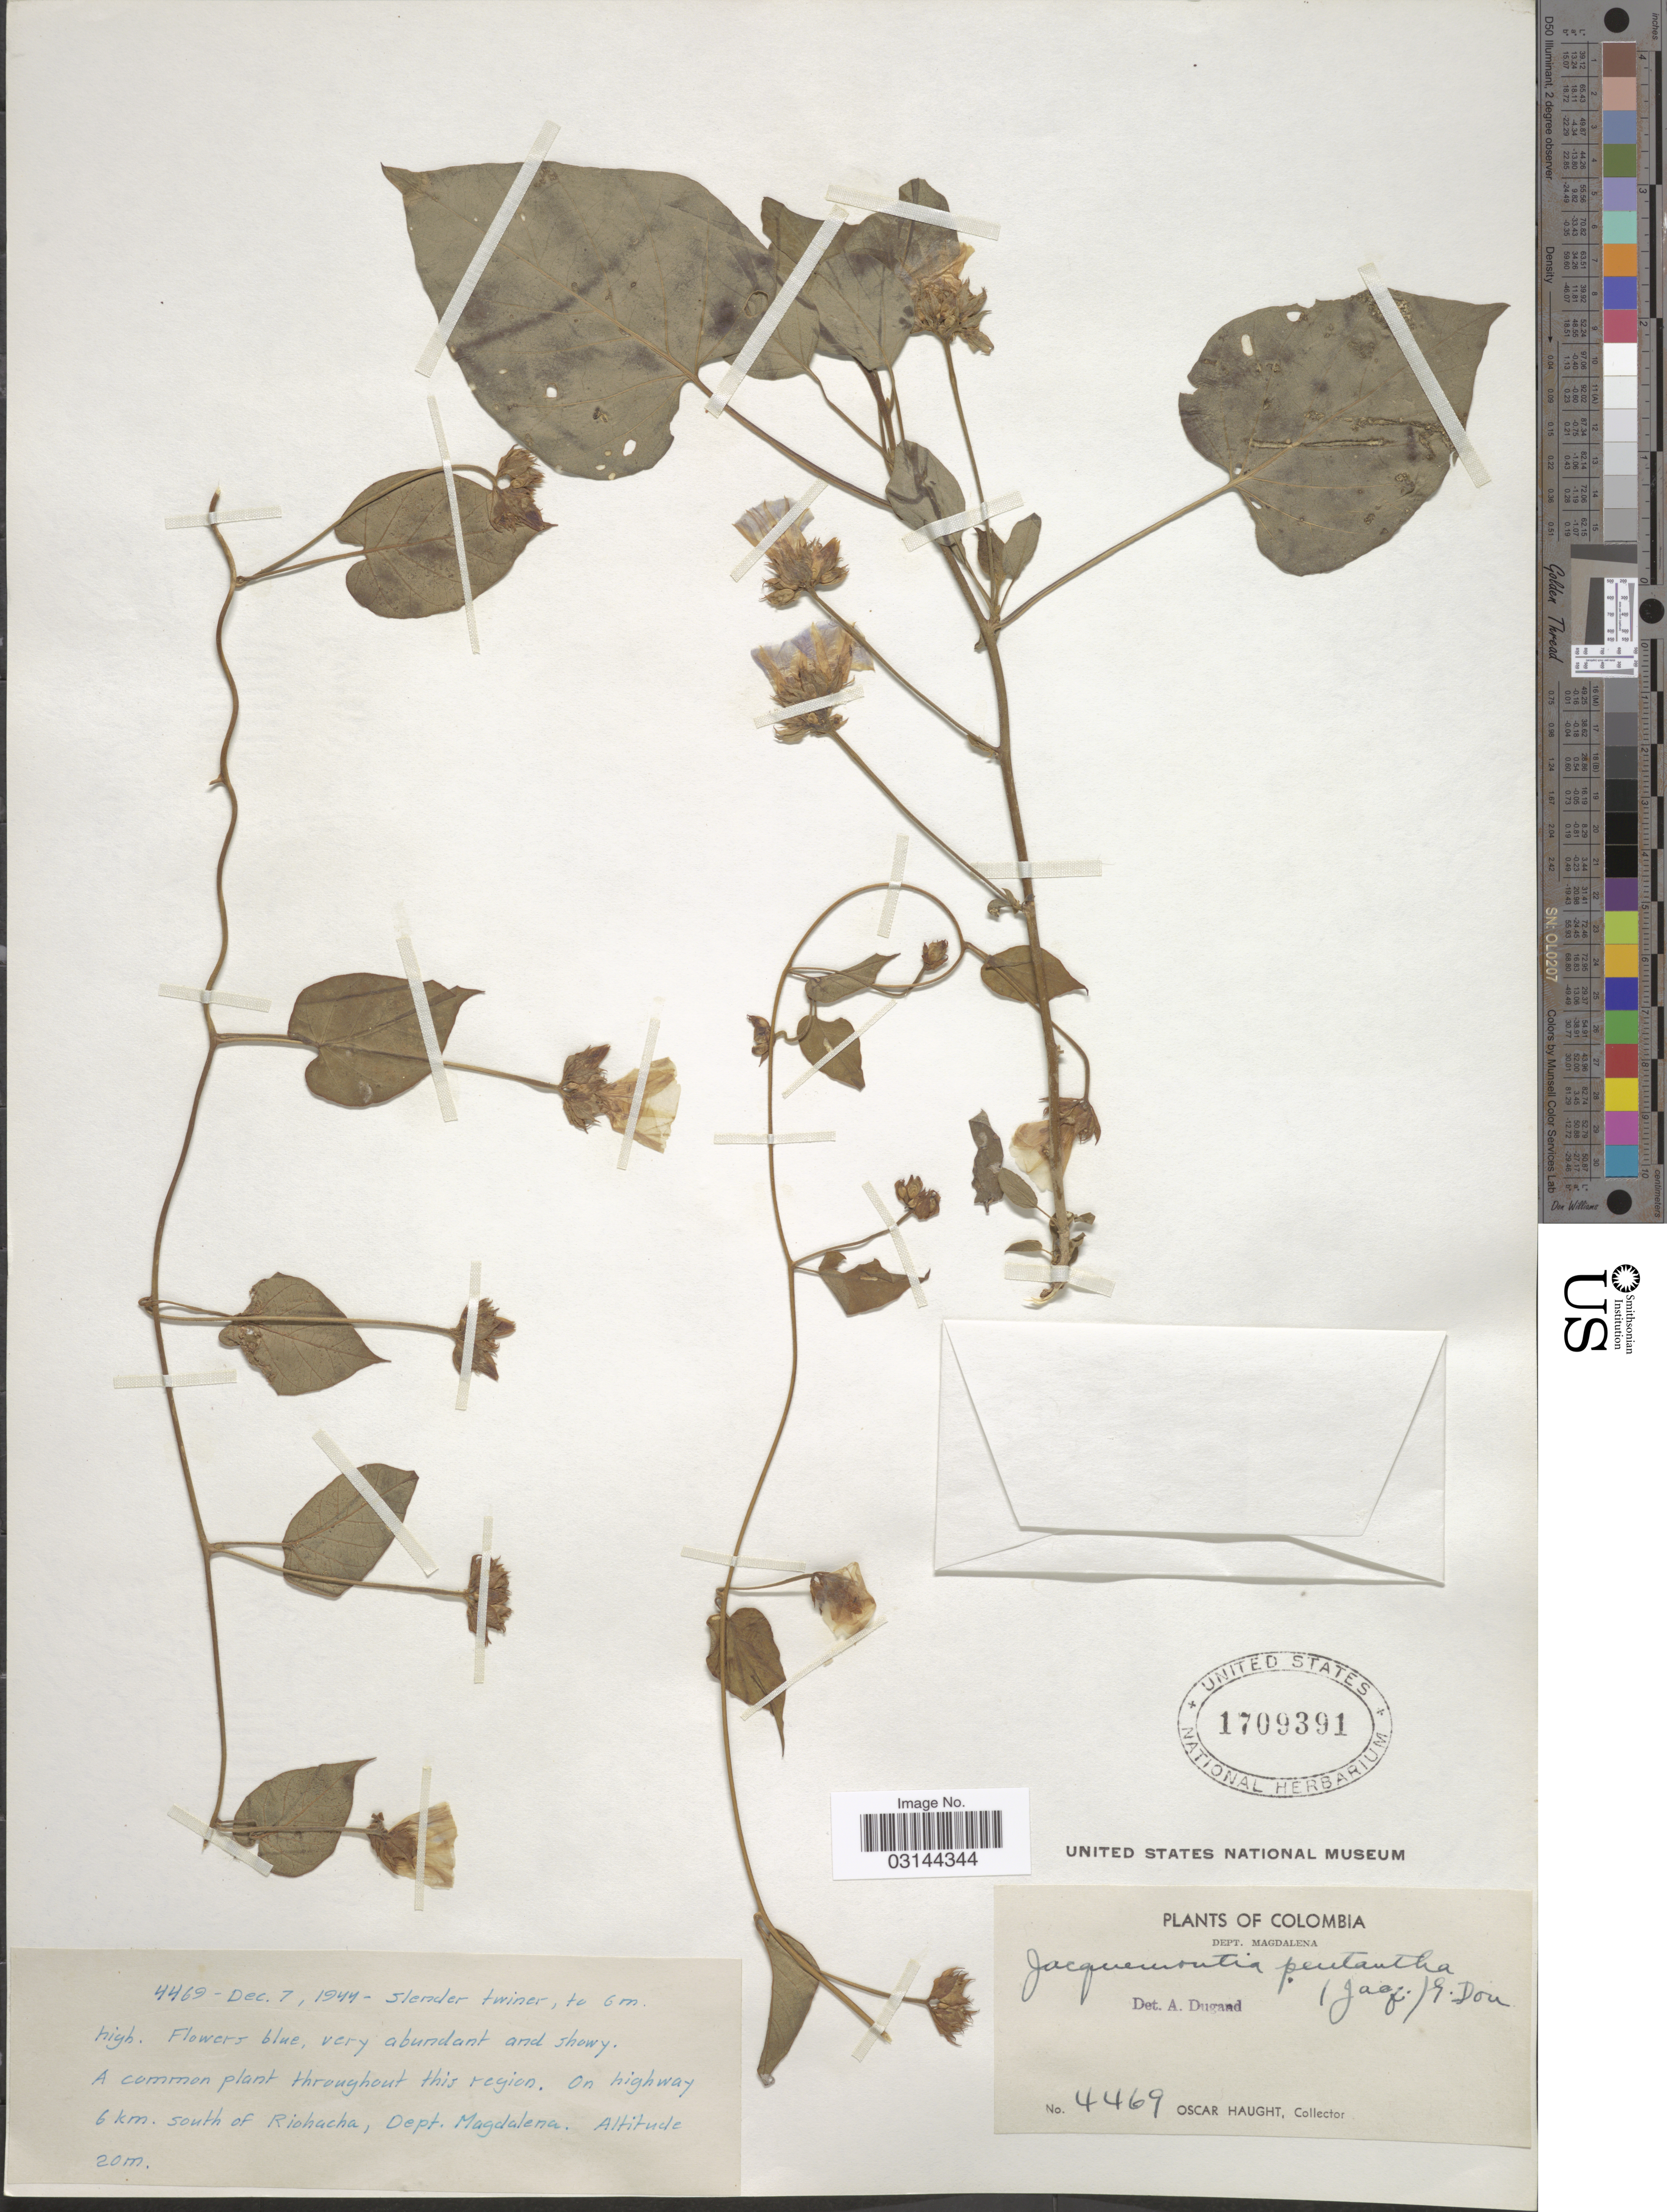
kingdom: Plantae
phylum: Tracheophyta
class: Magnoliopsida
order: Solanales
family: Convolvulaceae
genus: Jacquemontia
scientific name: Jacquemontia pentanthos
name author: (Jacq.) G. Don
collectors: O. Haught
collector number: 4469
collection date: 1944-12-07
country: Colombia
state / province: Magdalena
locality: On highway 6 km. South of Riohacha, Dept. Magdalena.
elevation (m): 20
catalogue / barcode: US 1709391